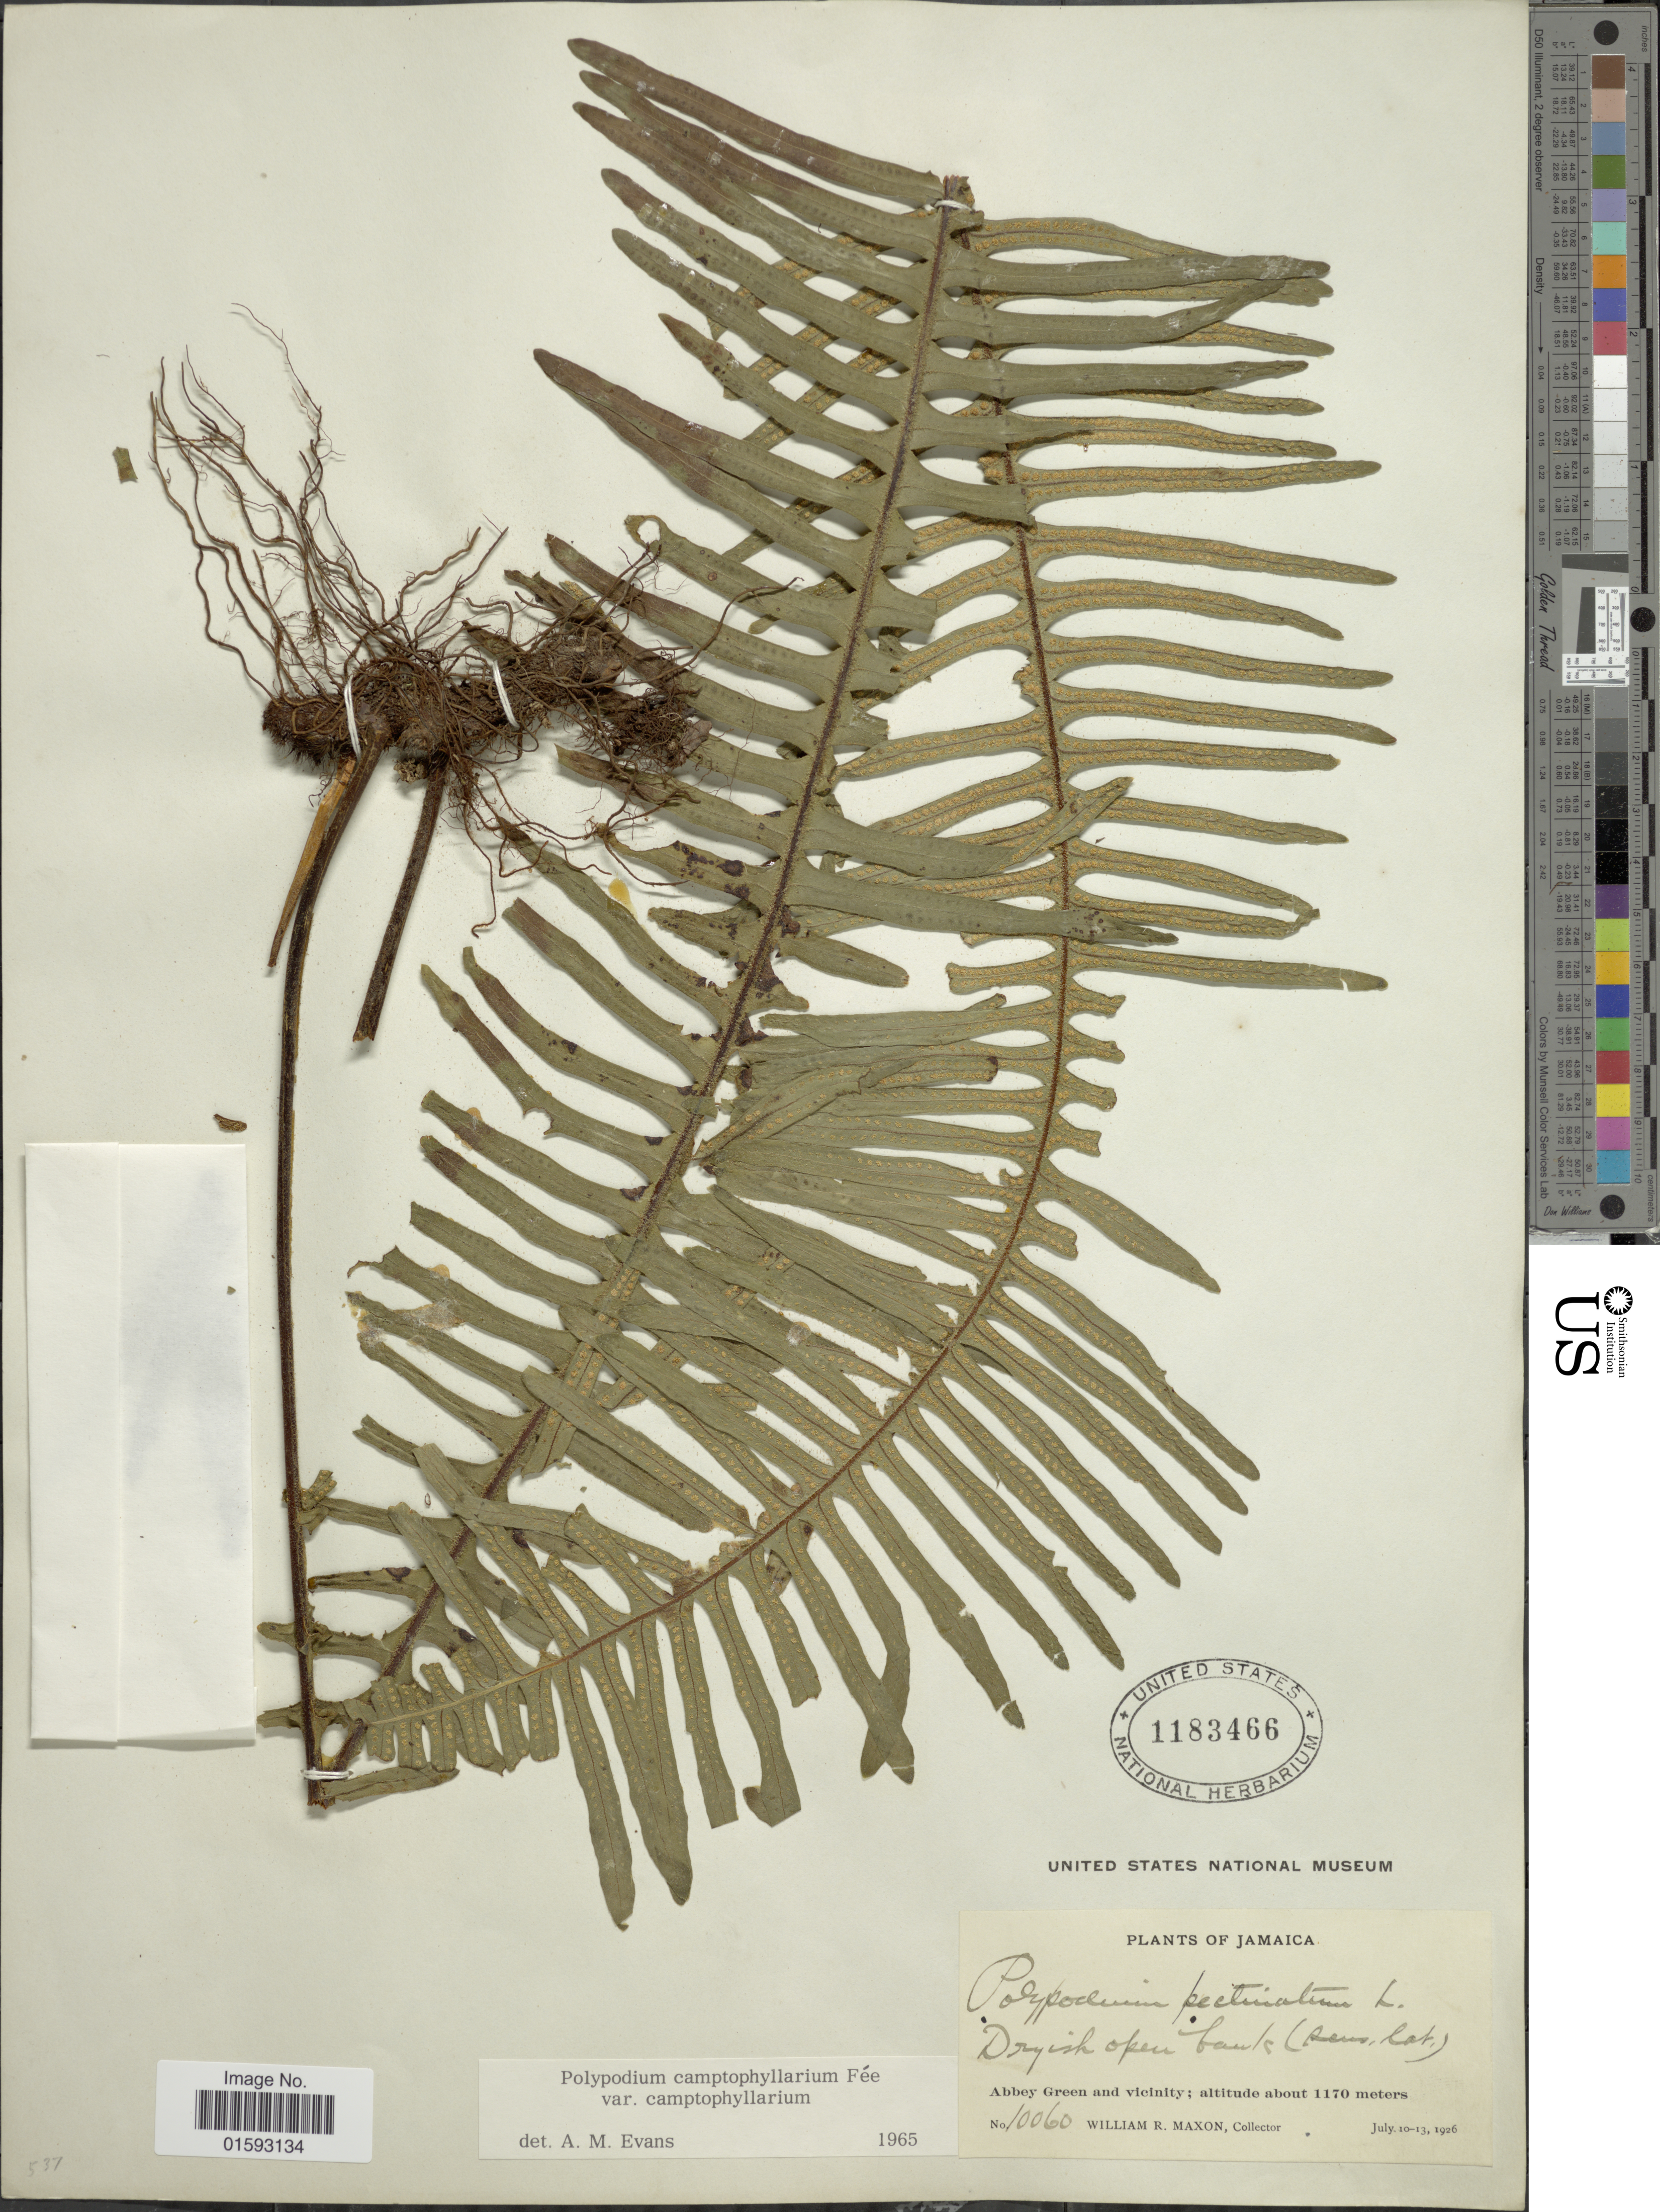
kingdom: Plantae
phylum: Tracheophyta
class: Polypodiopsida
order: Polypodiales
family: Polypodiaceae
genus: Pecluma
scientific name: Pecluma camptophyllaria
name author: (Fée) M.G. Price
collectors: W. R. Maxon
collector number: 10060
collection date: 1926-07-10/1926-07-13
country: Jamaica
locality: Abbey Green and vicinity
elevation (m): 1170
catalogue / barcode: US 1183466